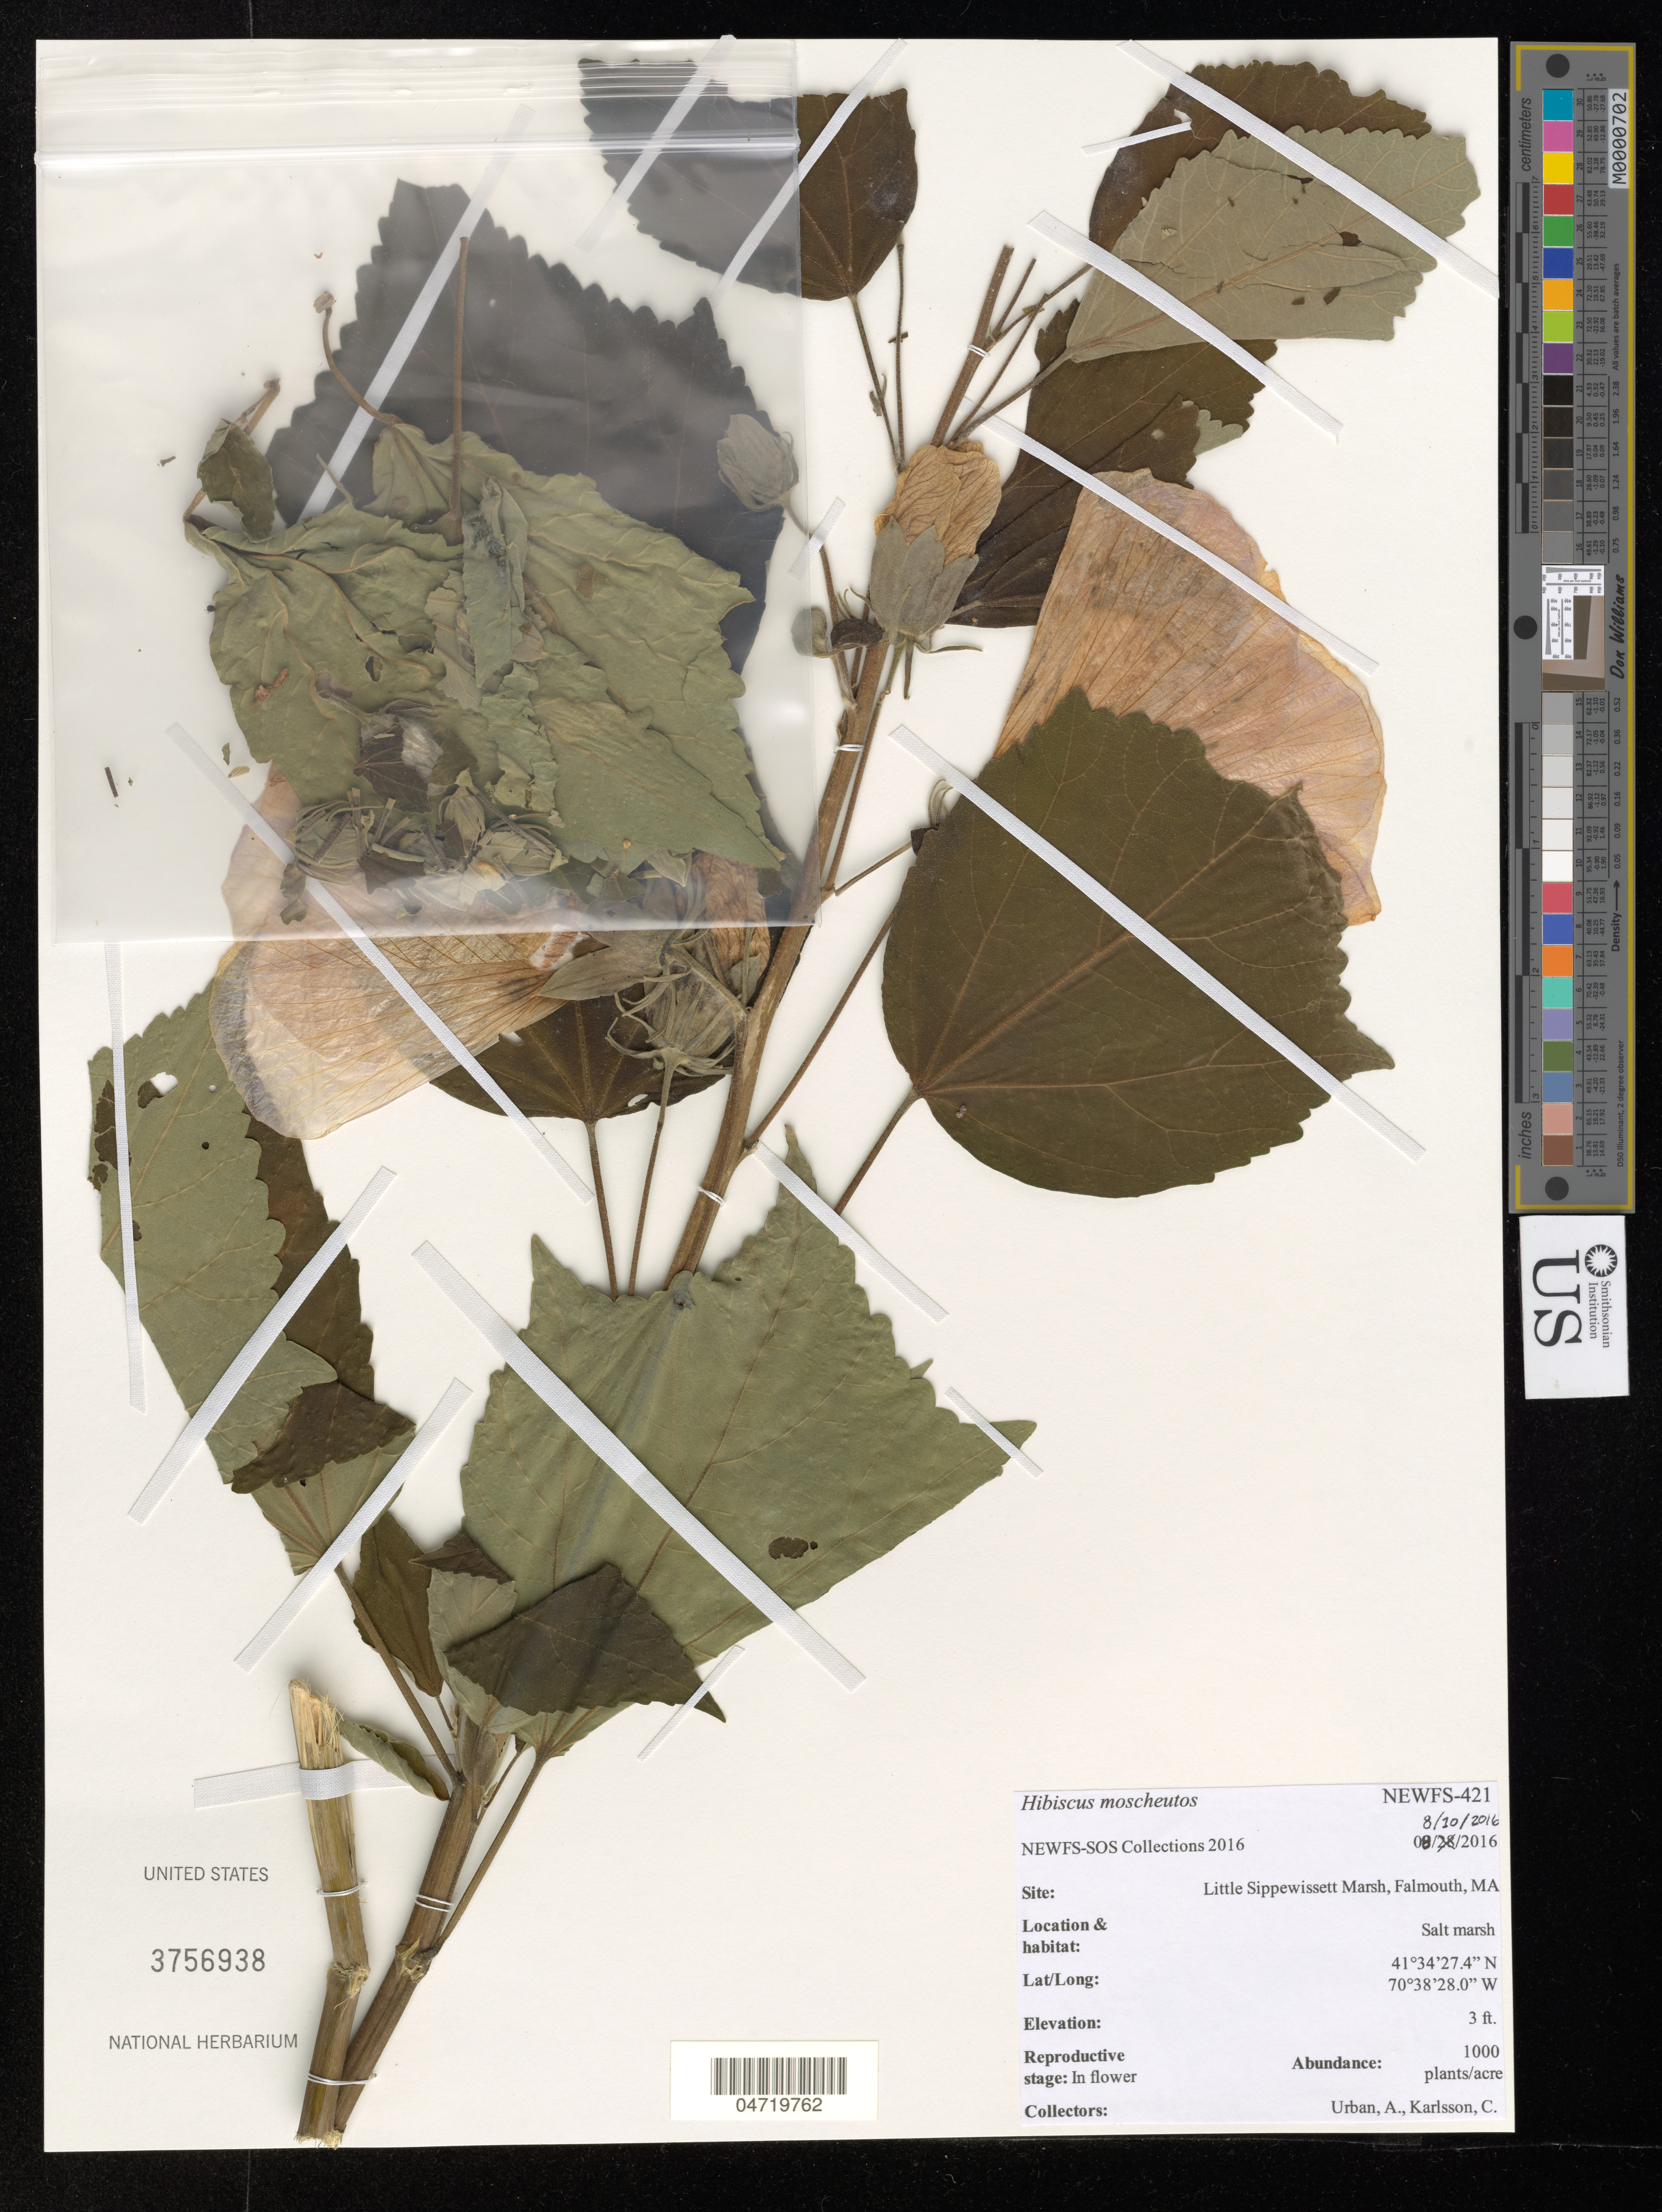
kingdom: Plantae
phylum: Tracheophyta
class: Magnoliopsida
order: Malvales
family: Malvaceae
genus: Hibiscus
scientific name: Hibiscus moscheutos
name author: L.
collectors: A. Urban & C. Karlsson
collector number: NEWFS-421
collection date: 2016-08-10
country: United States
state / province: Massachusetts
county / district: Barnstable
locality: Little Sippiwisset, Falmouth, salt marsh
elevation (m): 1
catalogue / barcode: US 3756938